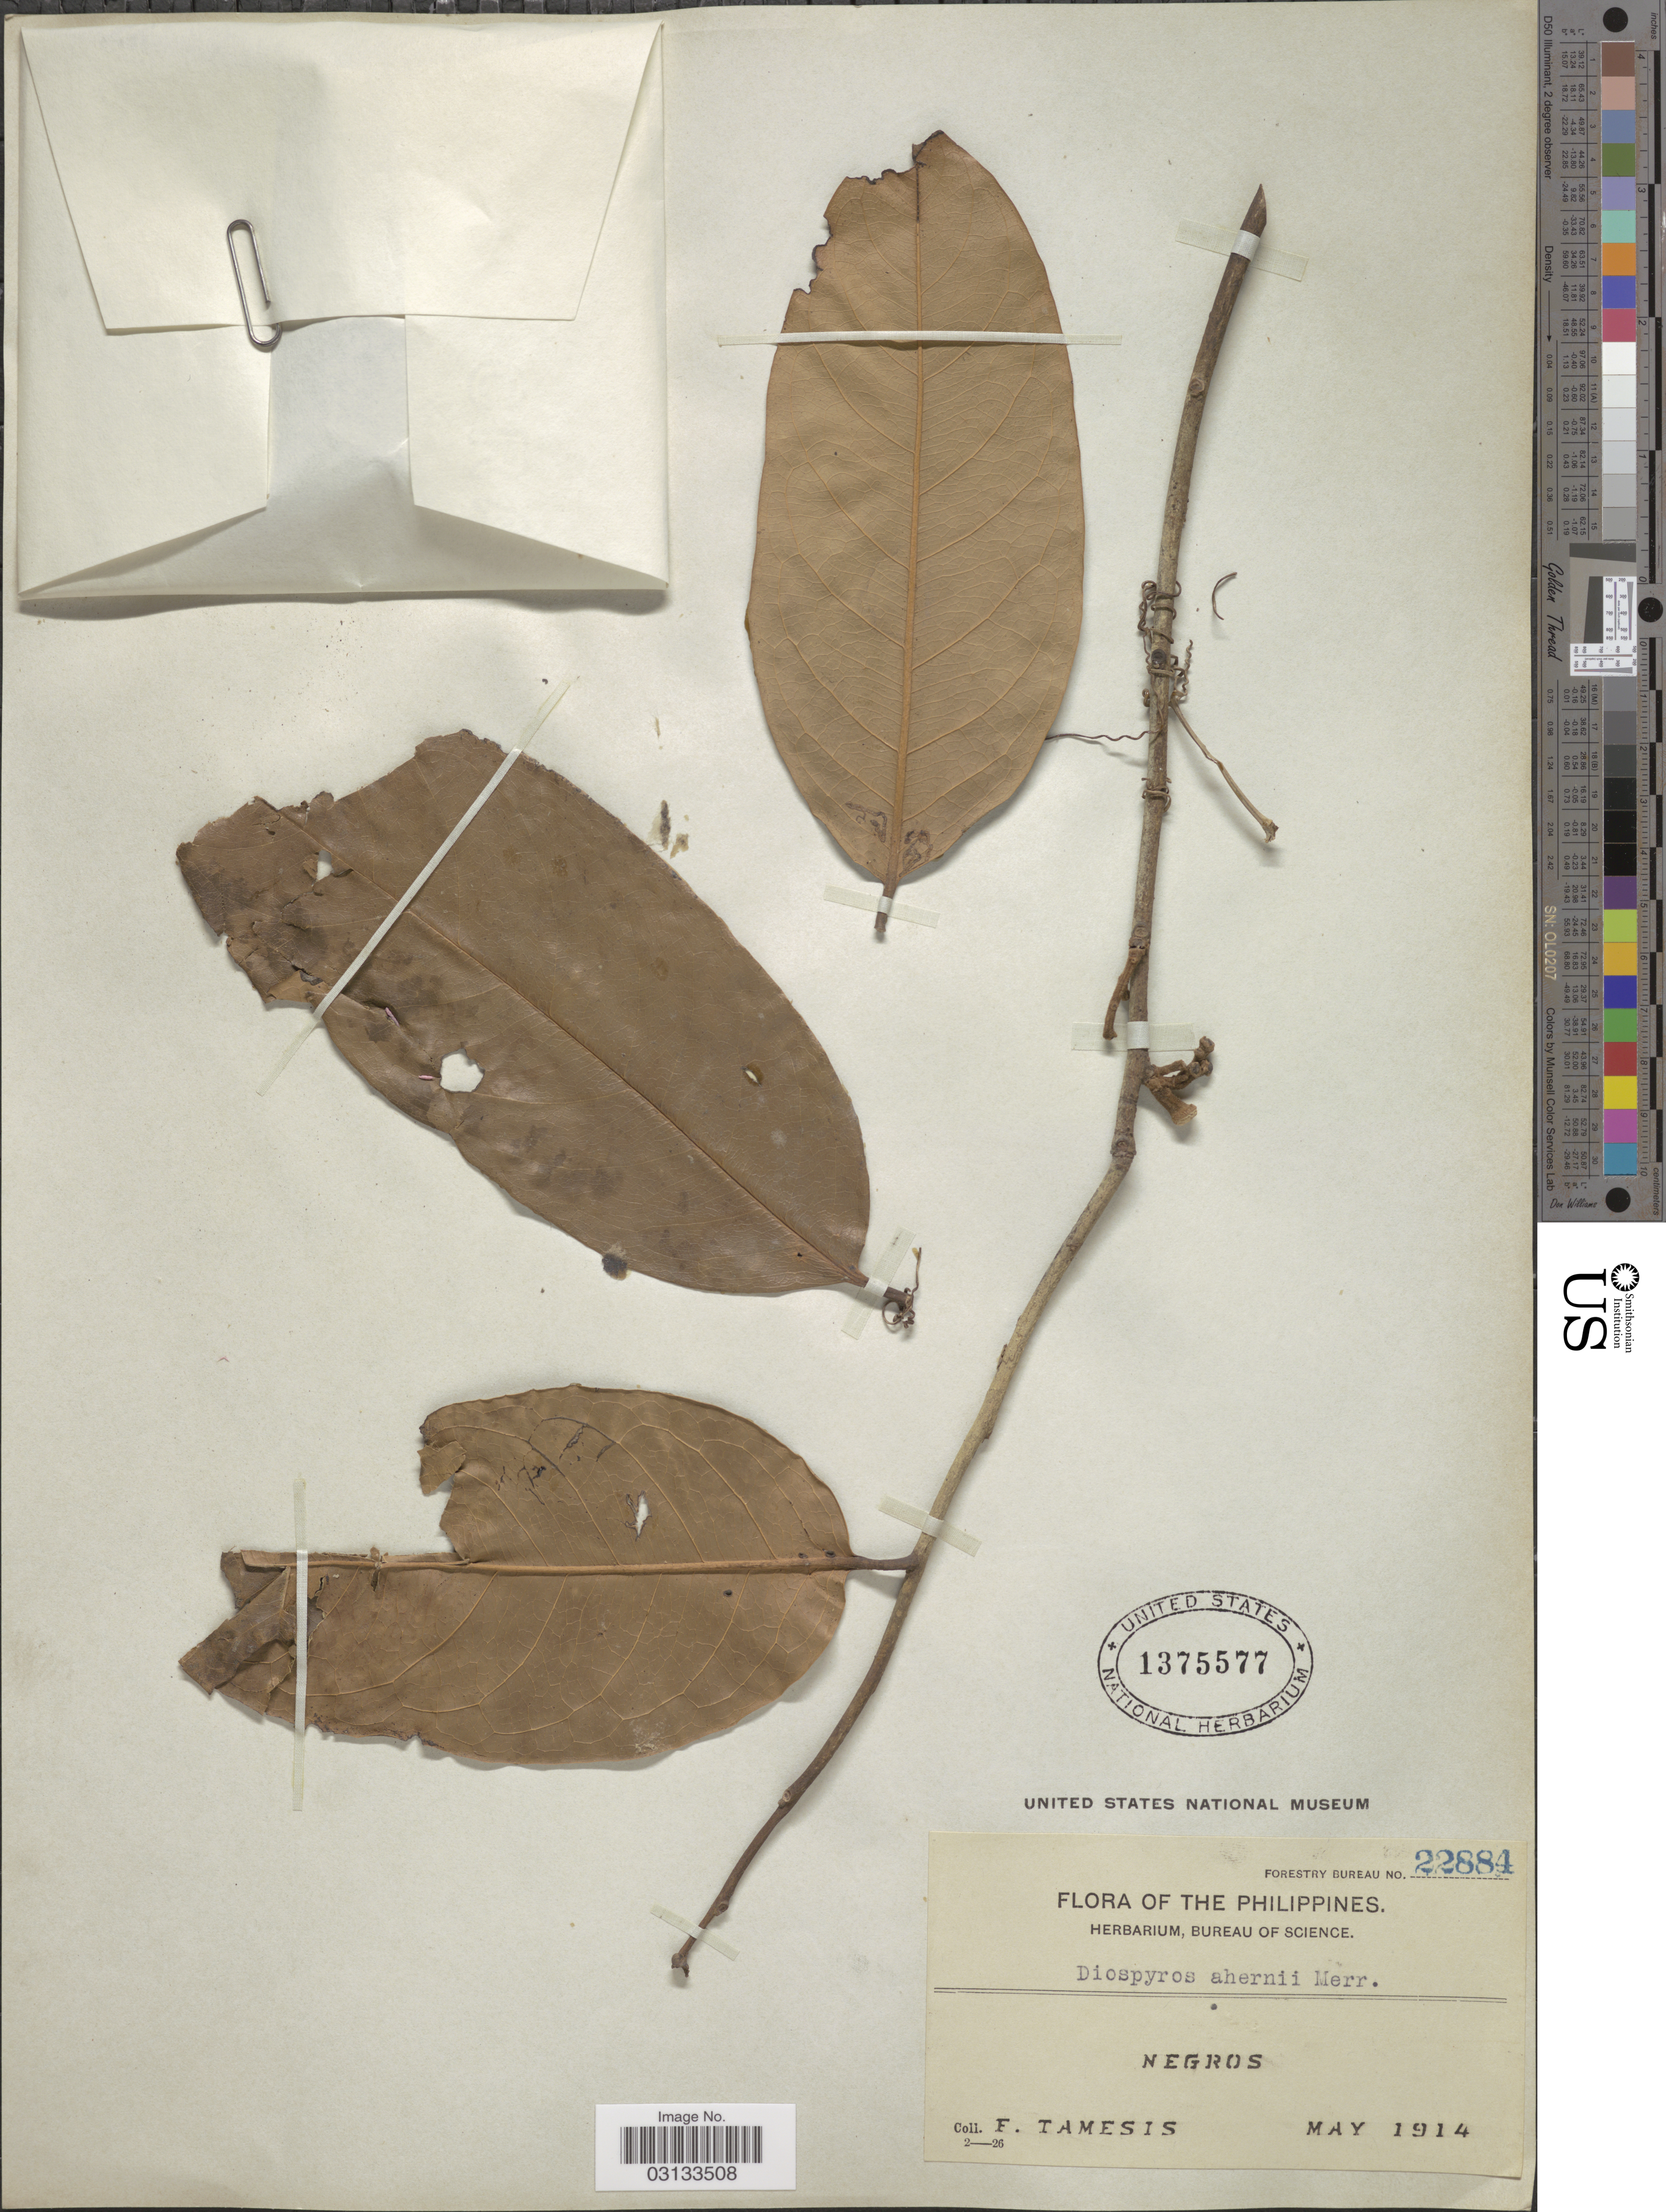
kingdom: Plantae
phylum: Tracheophyta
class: Magnoliopsida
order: Ericales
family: Ebenaceae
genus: Diospyros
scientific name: Diospyros ahernii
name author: Merr.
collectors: F. Tamesis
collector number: Forestry Bureau 22884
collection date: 1914-05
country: Philippines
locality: Negros.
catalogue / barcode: US 1375577